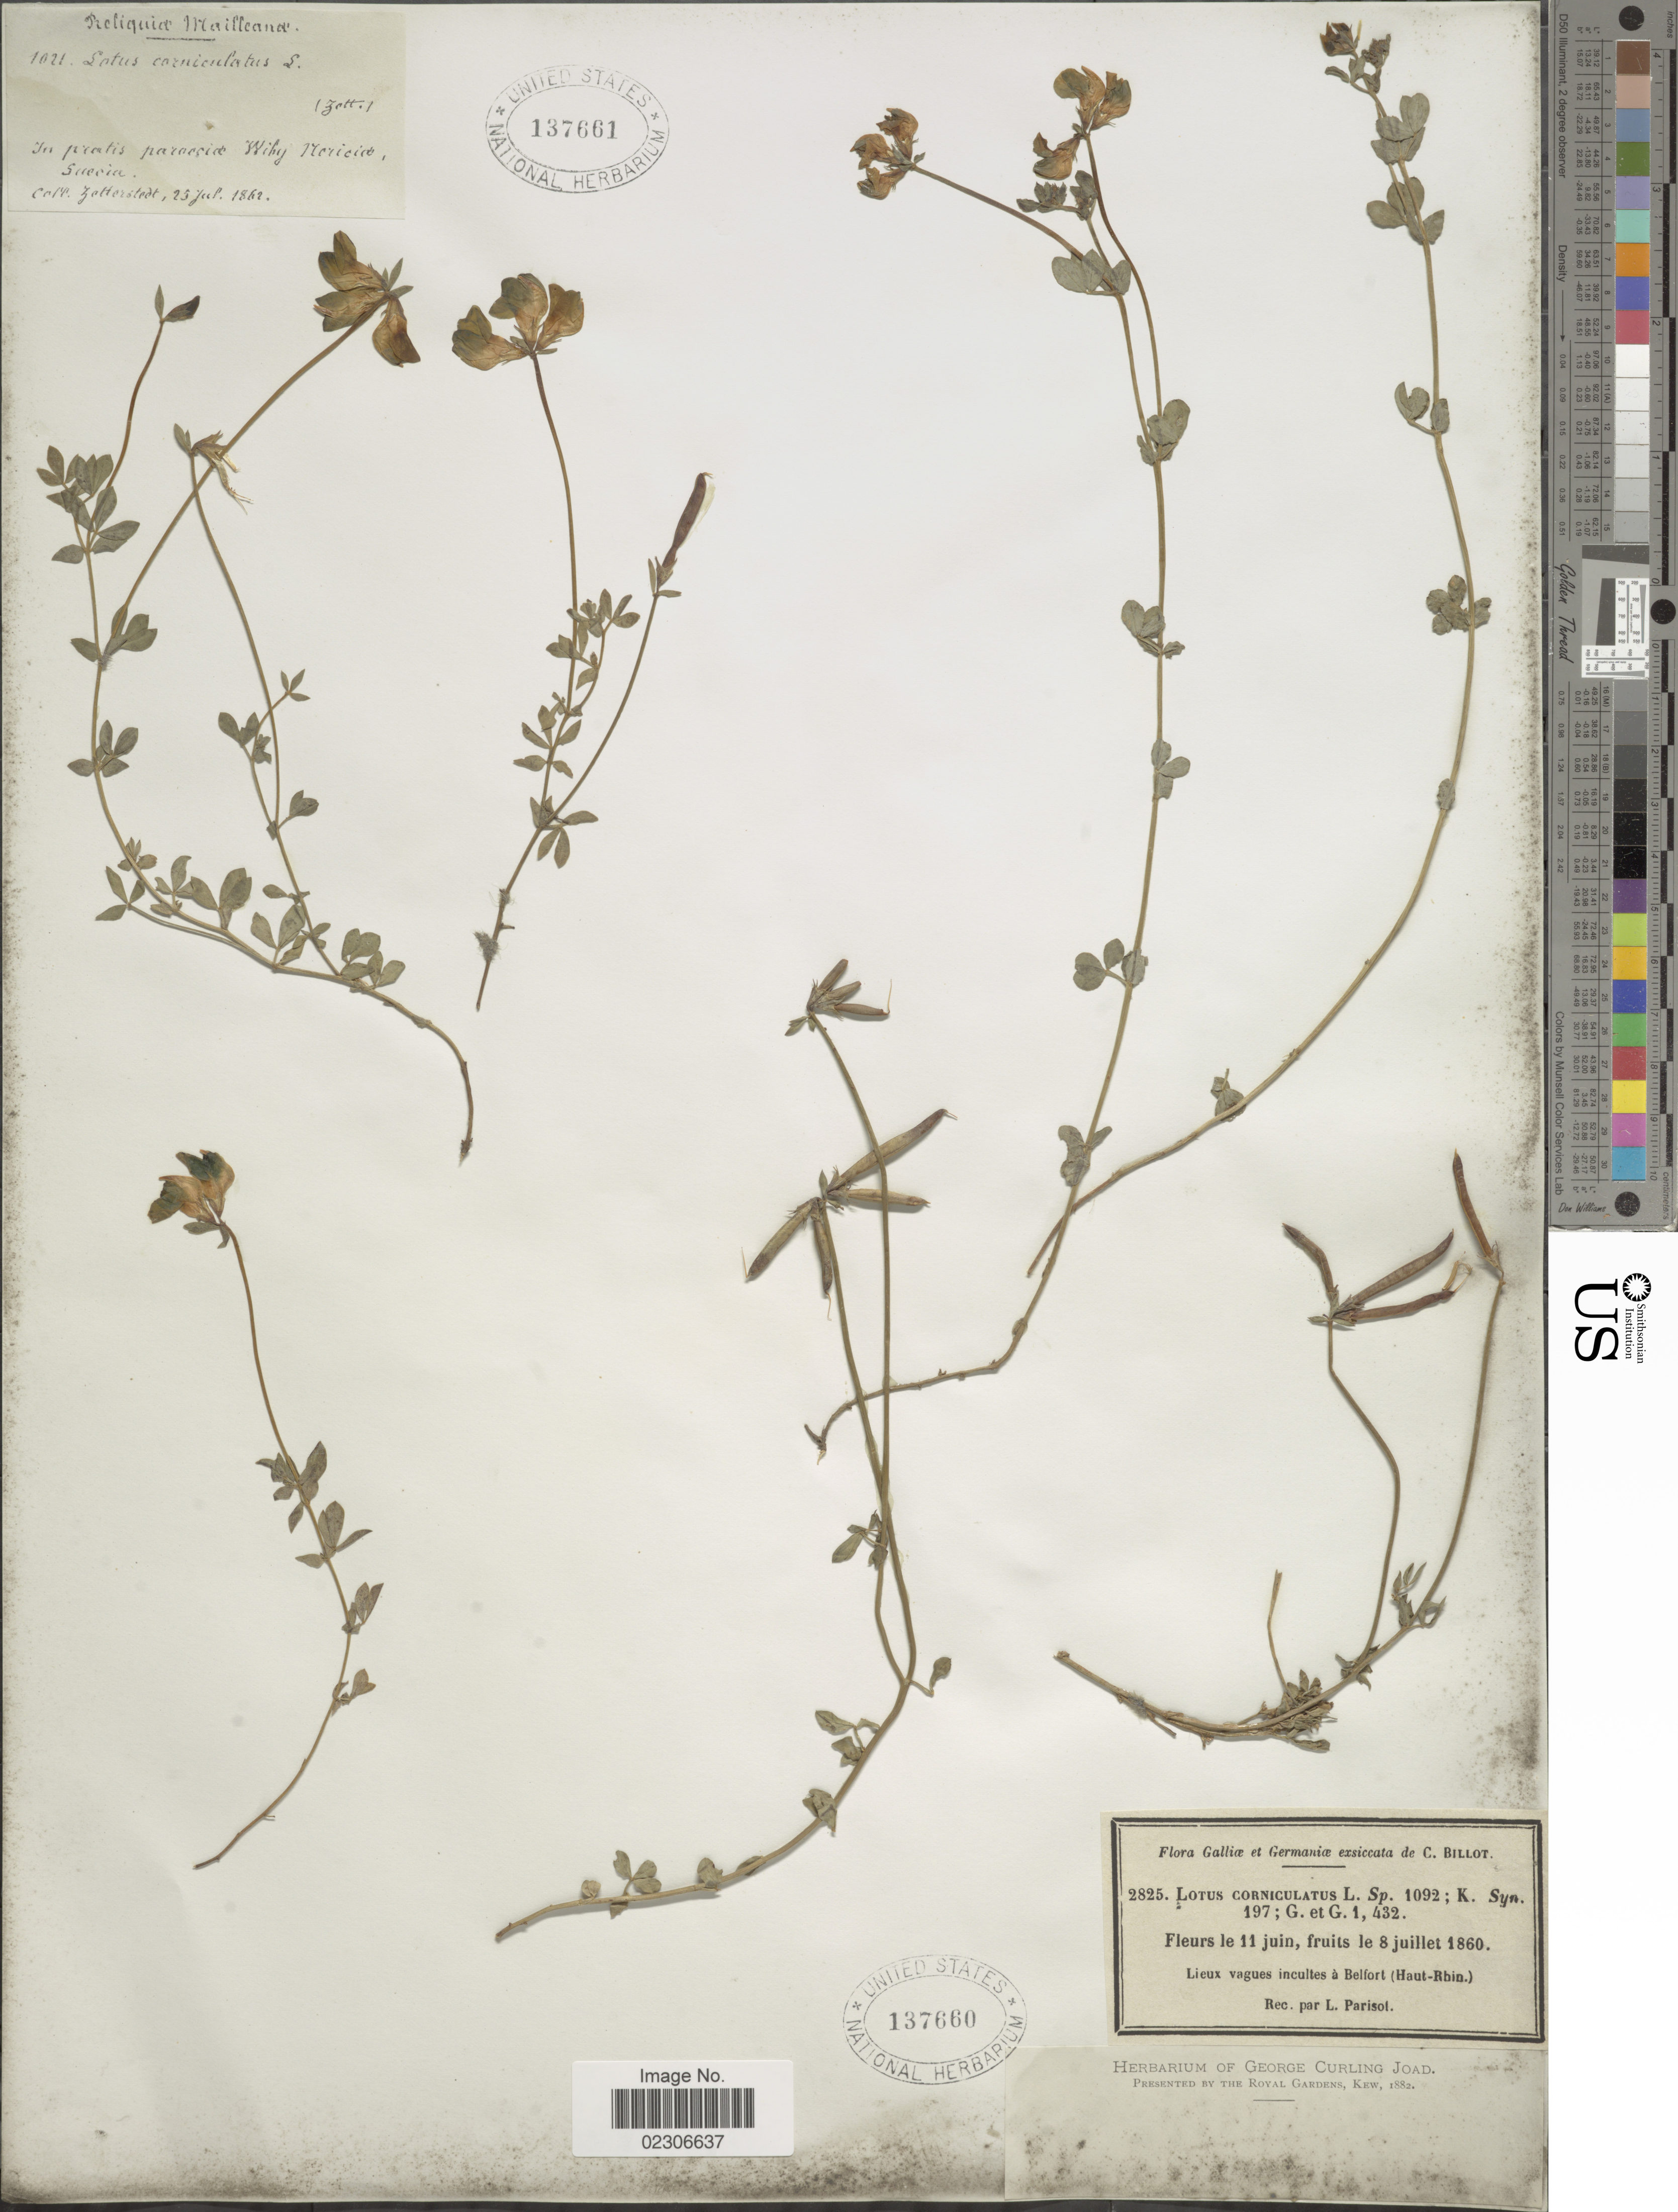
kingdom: Plantae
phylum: Tracheophyta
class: Magnoliopsida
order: Fabales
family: Fabaceae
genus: Lotus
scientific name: Lotus corniculatus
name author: L.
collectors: C. Billot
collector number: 2825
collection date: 1860-06-11/1860-07-08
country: France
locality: Galliae et Germaniae. Belfort (Haut-Rhin)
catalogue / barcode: US 137660